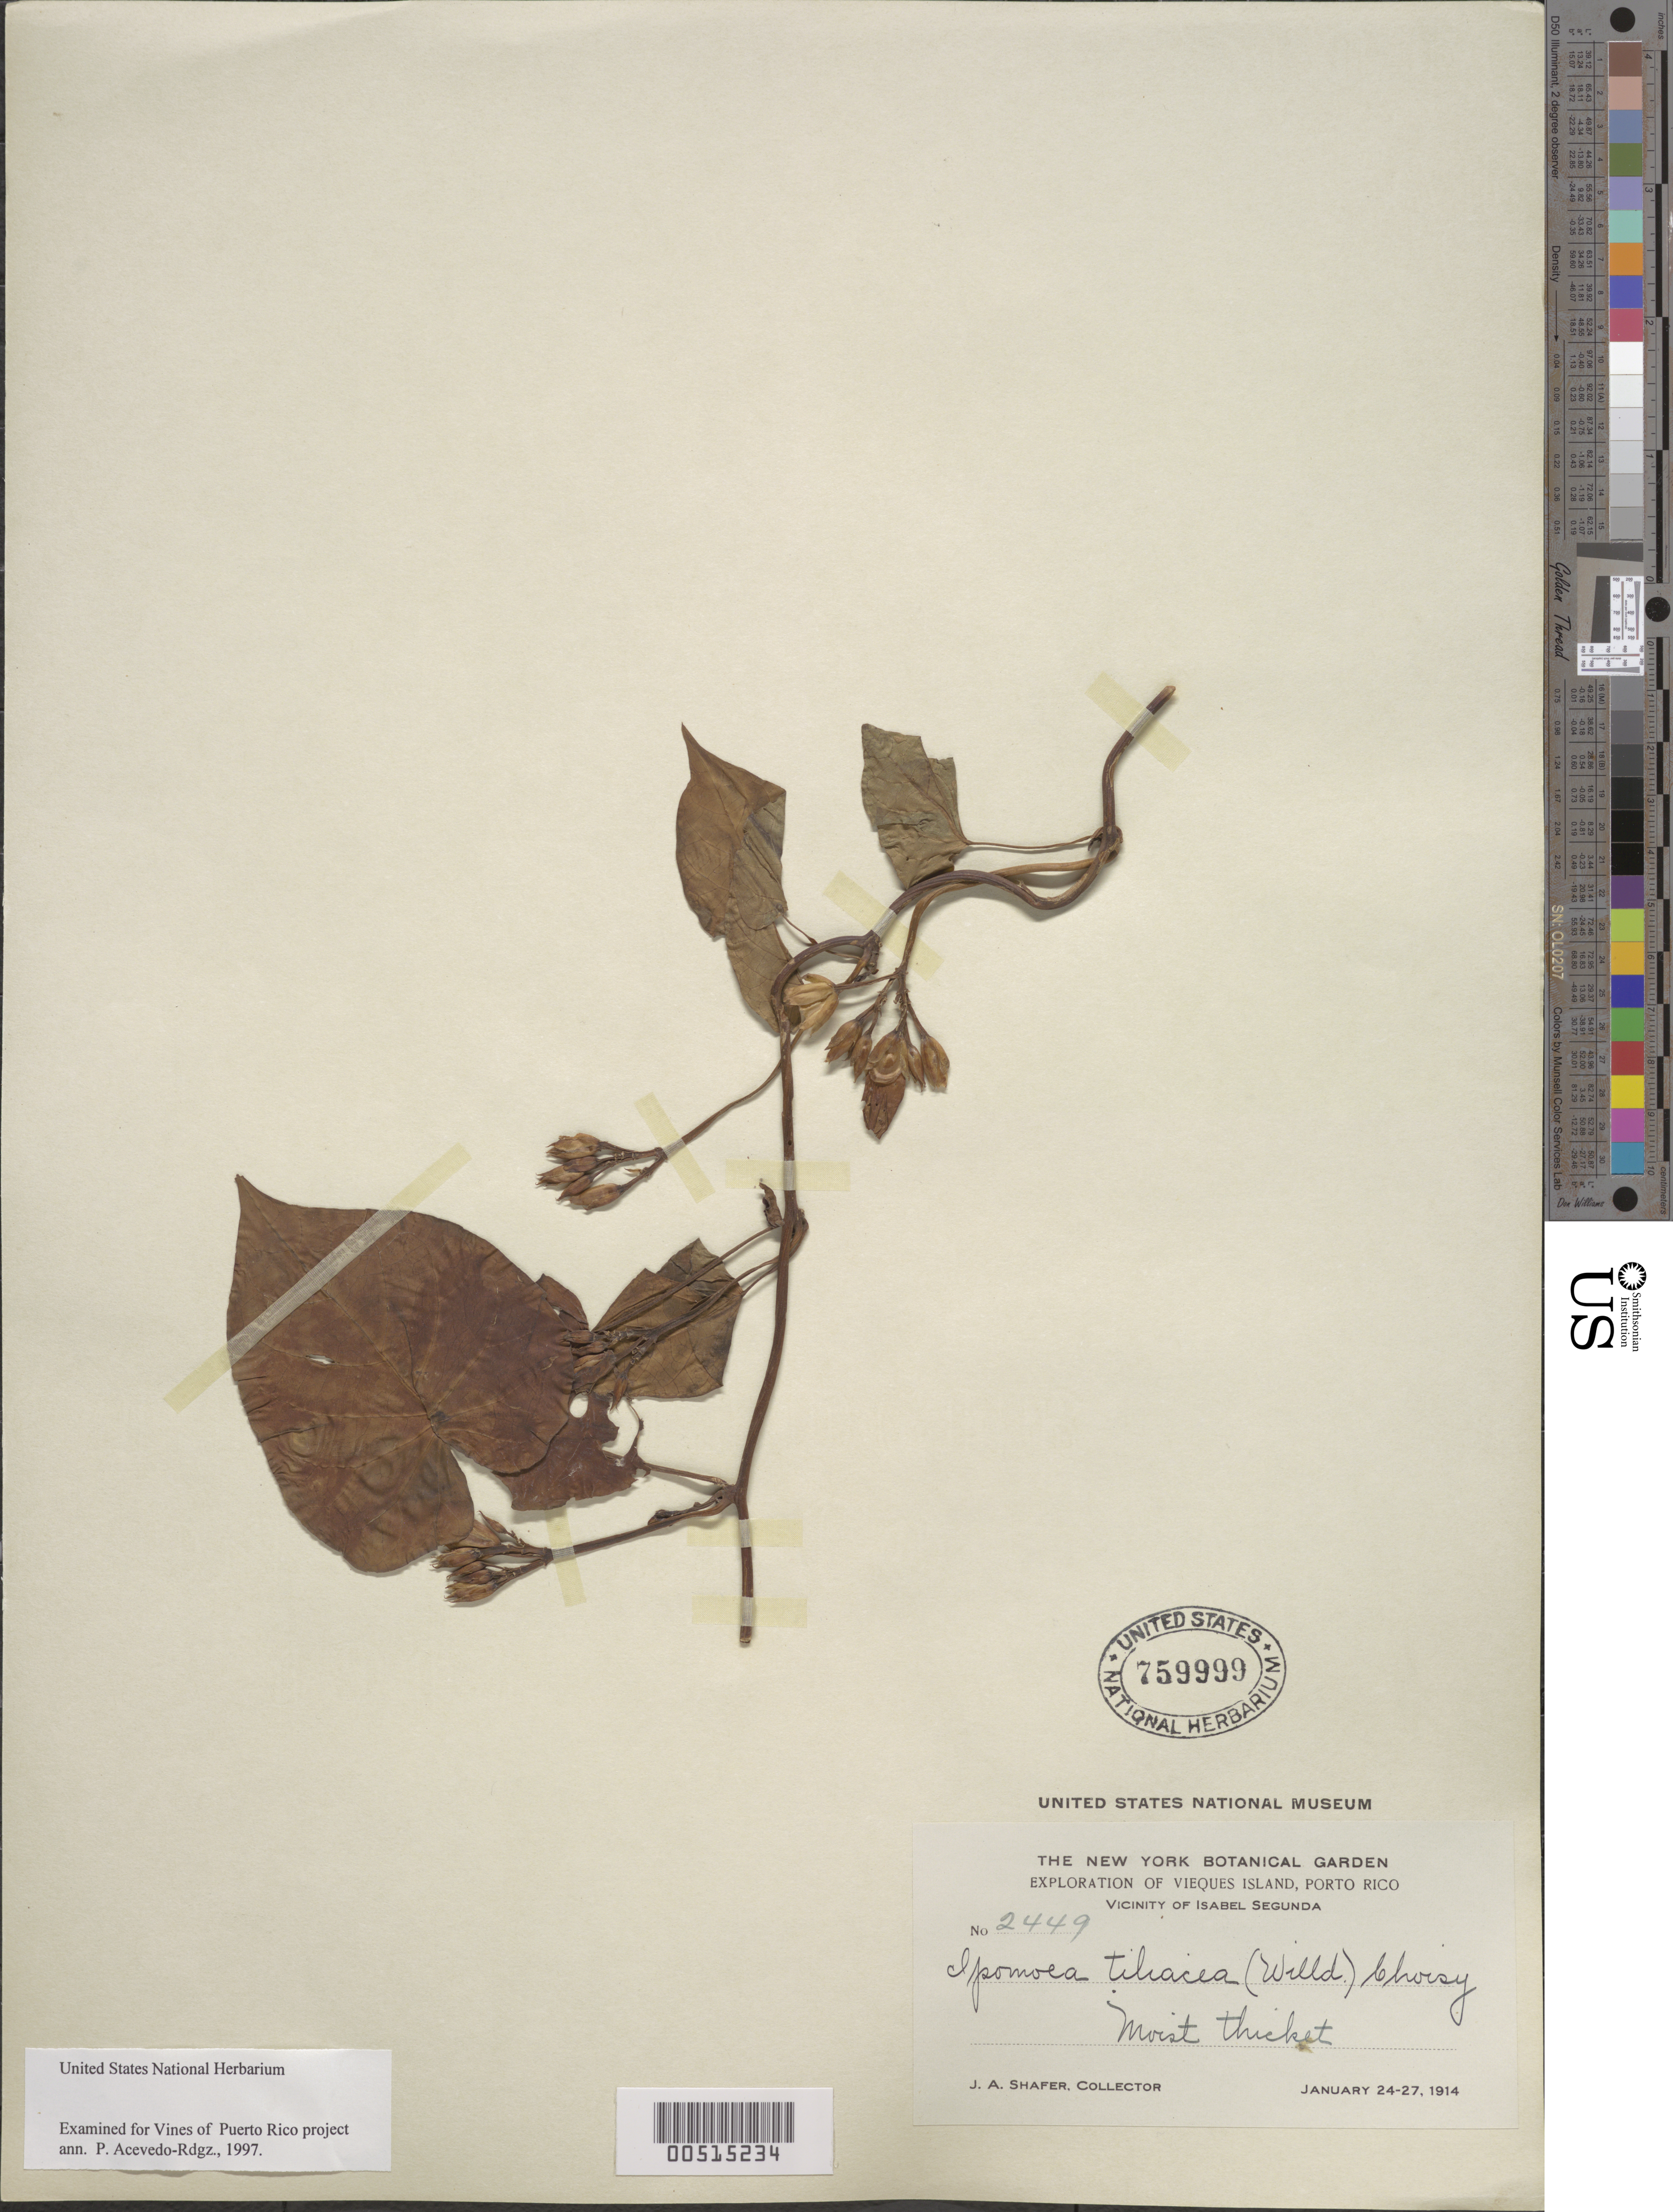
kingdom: Plantae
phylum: Tracheophyta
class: Magnoliopsida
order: Solanales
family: Convolvulaceae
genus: Ipomoea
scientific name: Ipomoea tiliacea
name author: (Willd.) Choisy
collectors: J. A. Shafer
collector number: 2449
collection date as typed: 24 Jan 1914 to 27 Jan 1914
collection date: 1914-01-24/1914-01-27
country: Puerto Rico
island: Greater Antilles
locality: Vieques Island: vicinity of Isabel Segunda. Moist thicket.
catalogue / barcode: US 759999